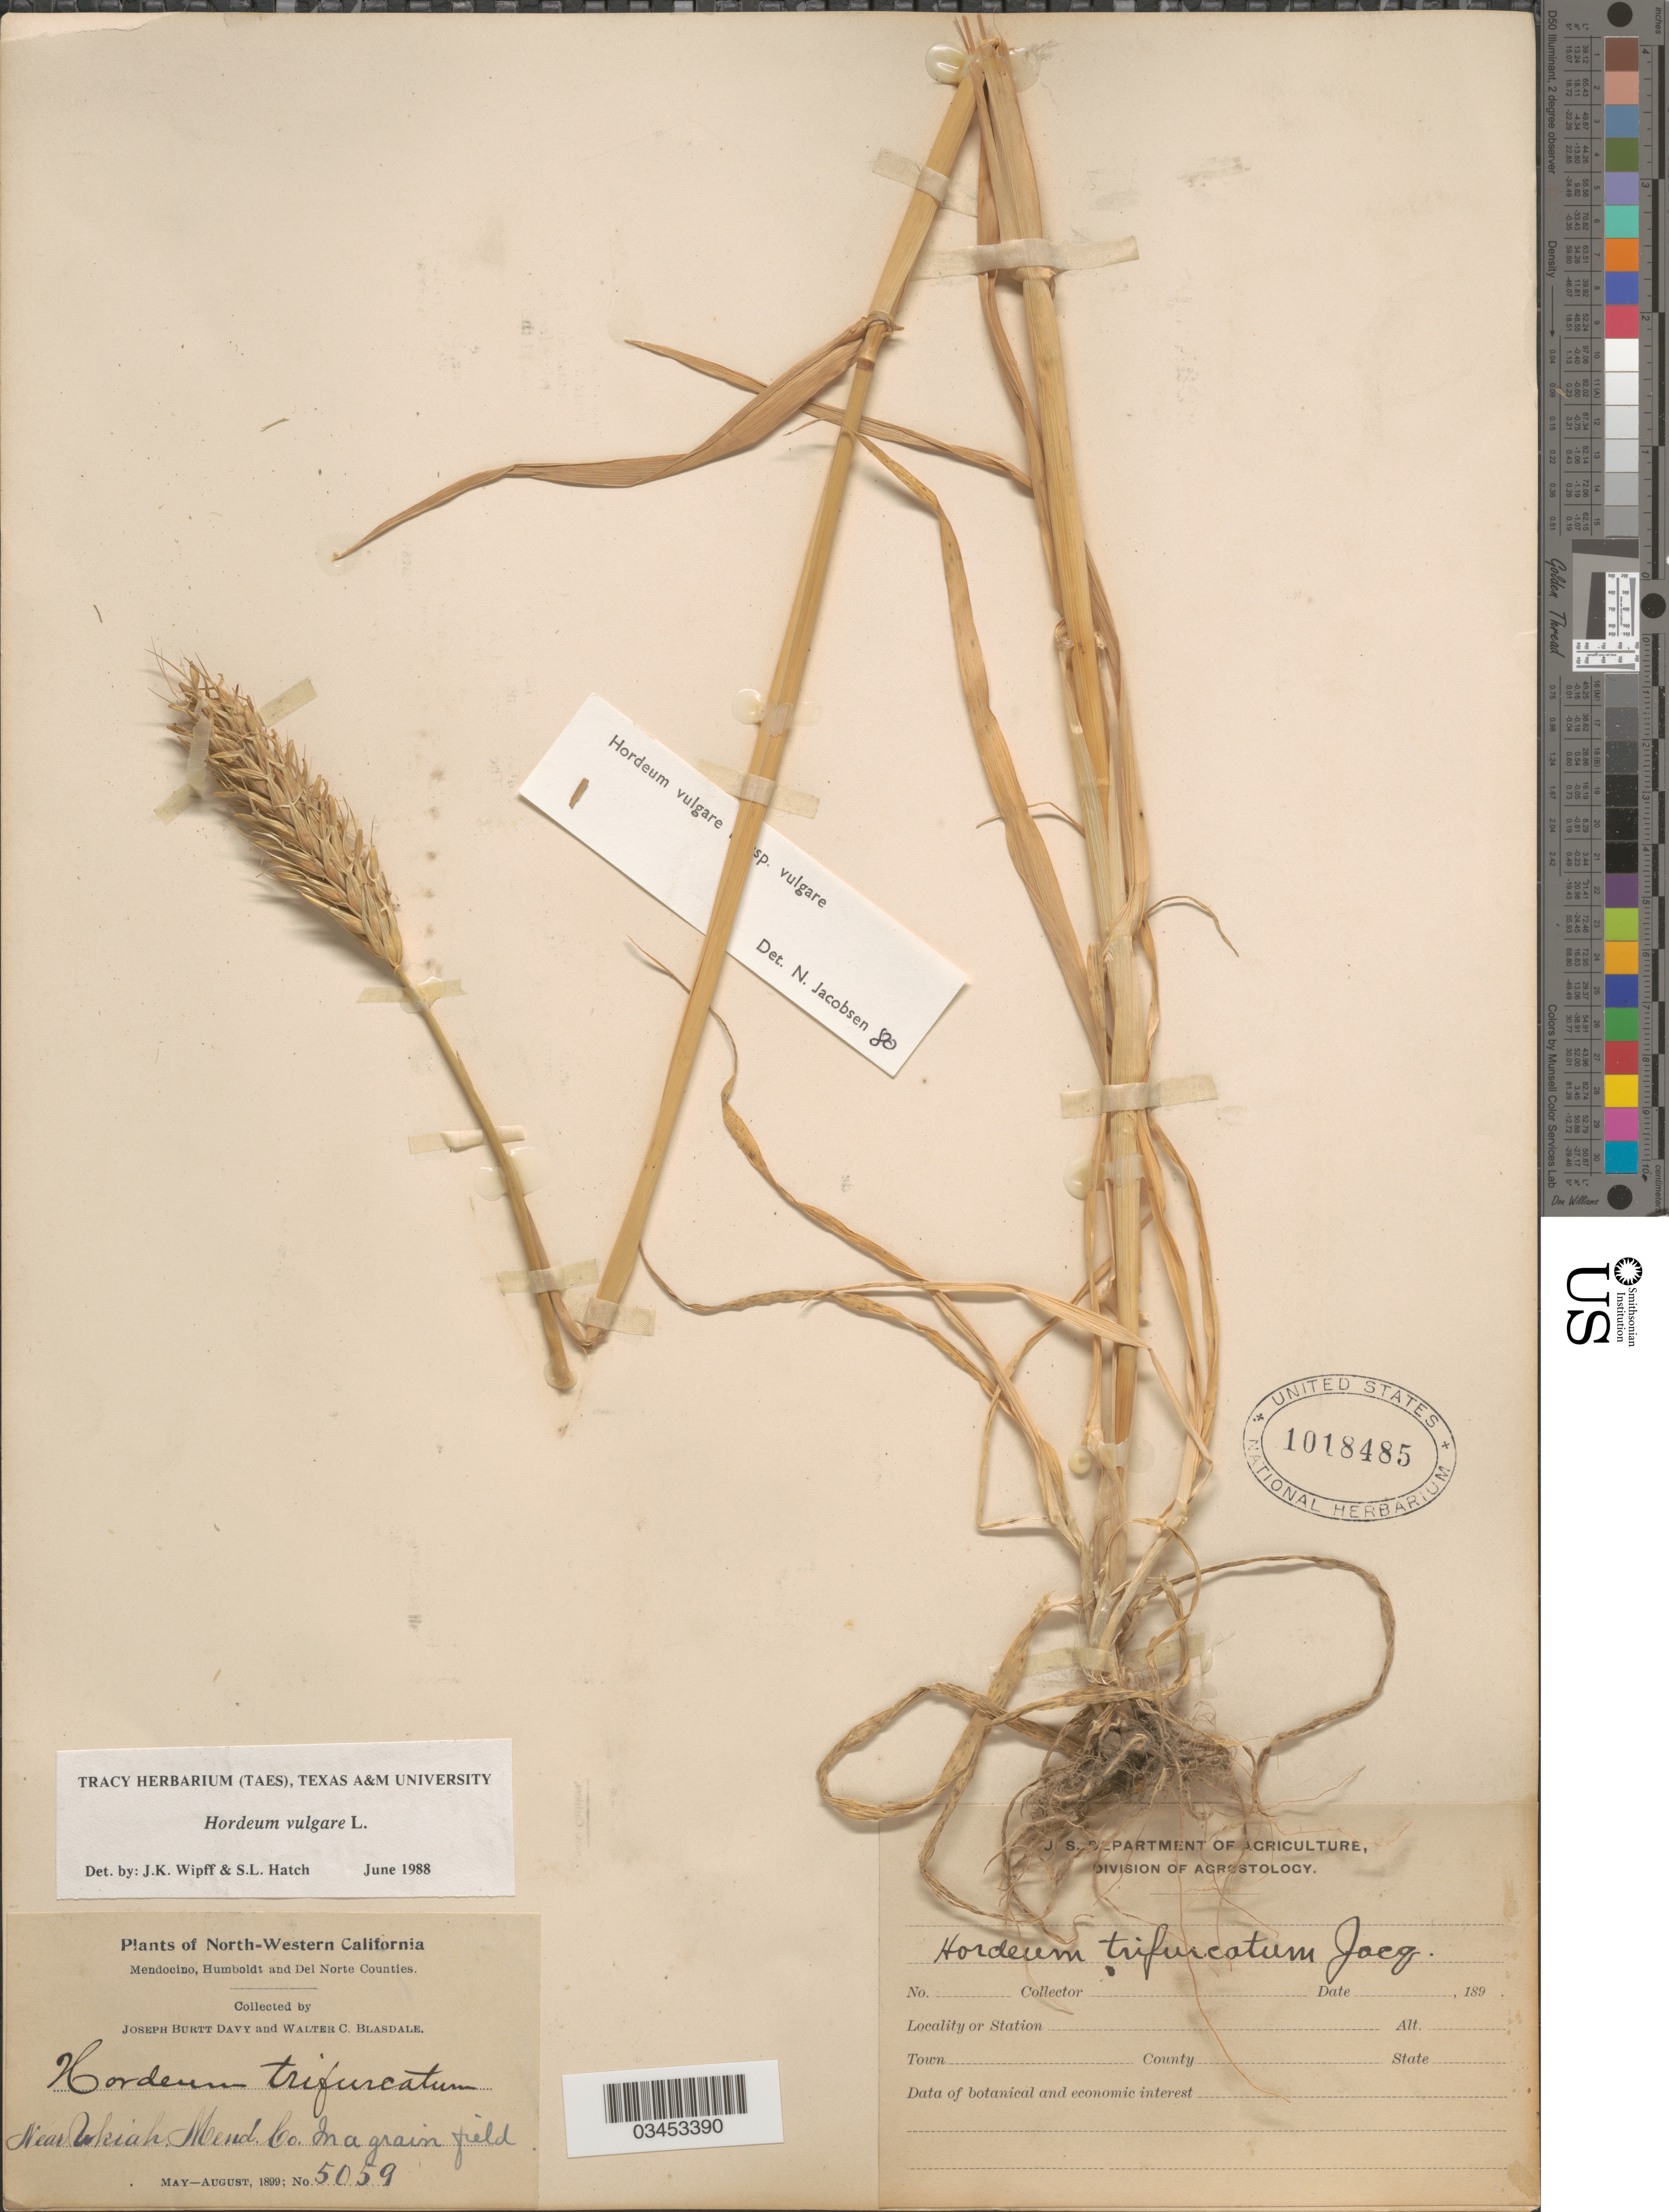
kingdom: Plantae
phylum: Tracheophyta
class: Liliopsida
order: Poales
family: Poaceae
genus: Hordeum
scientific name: Hordeum vulgare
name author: L.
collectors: J. Burtt Davy & W. Blasdale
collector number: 5059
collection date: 1899-05/1899-08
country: United States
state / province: California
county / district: Mendocino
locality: North-Western California. Near Ukiah. Mendocino Co.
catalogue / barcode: US 1018485